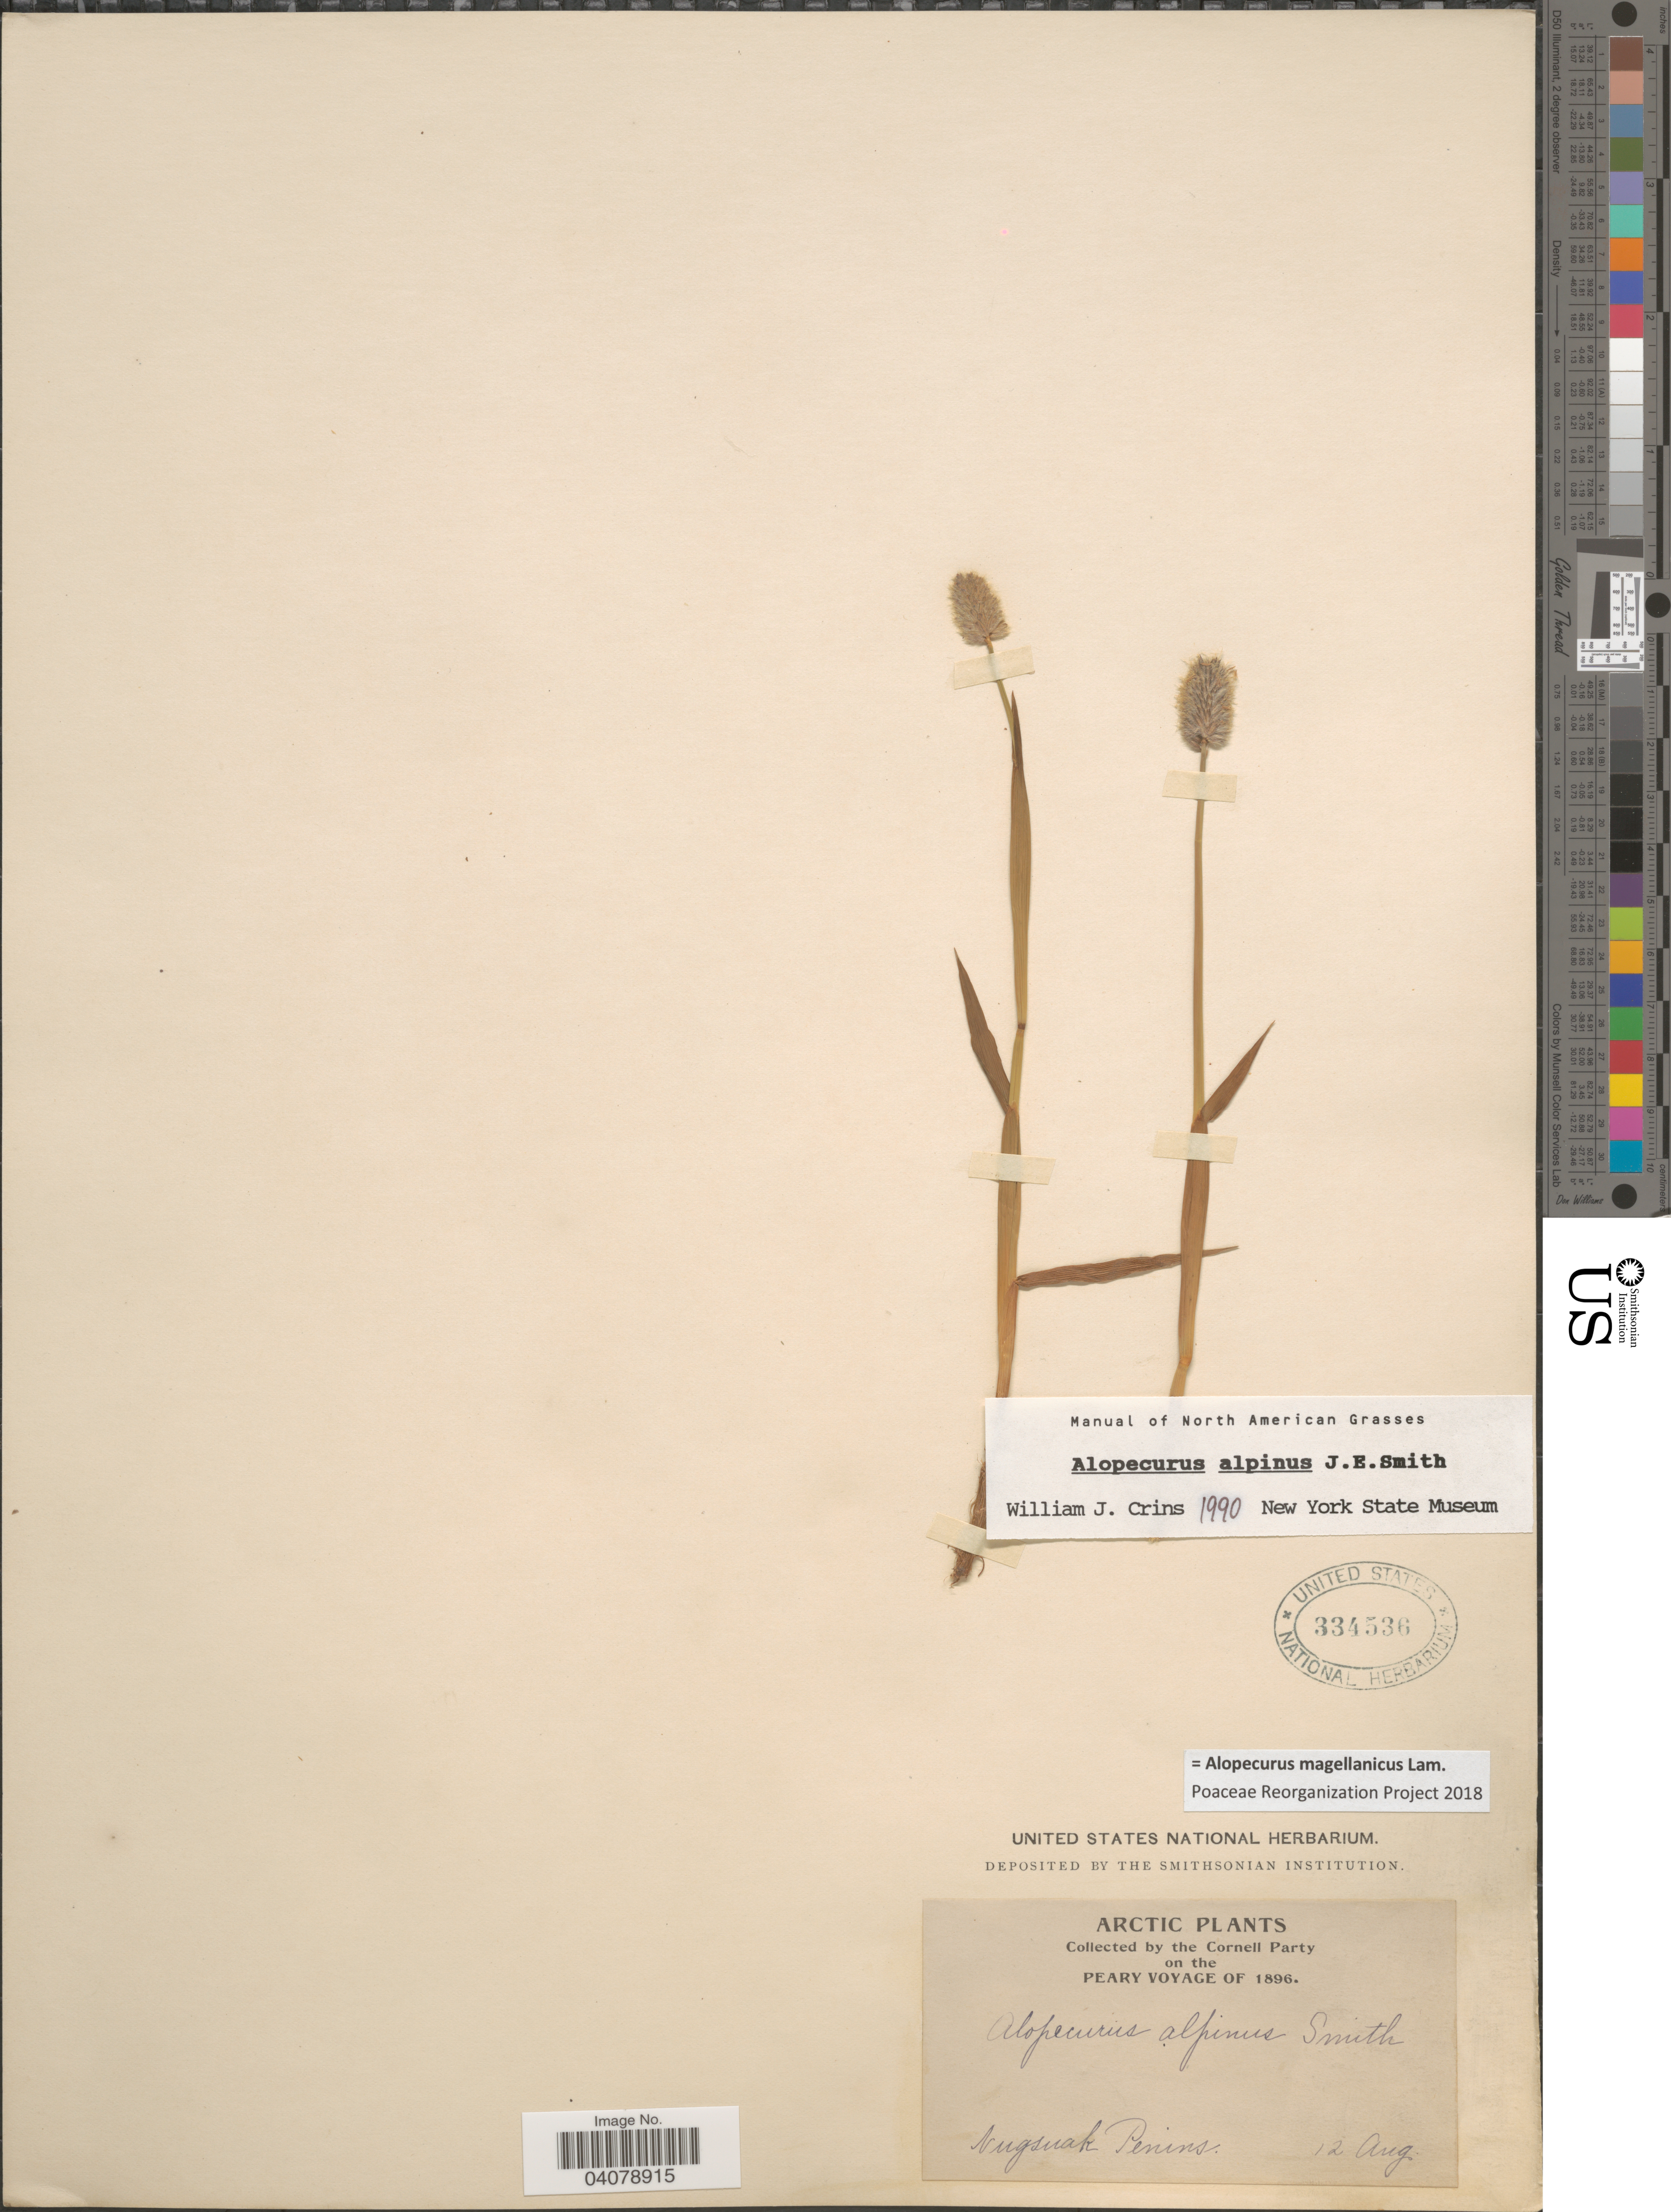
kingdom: Plantae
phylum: Tracheophyta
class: Liliopsida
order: Poales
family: Poaceae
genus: Alopecurus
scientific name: Alopecurus magellanicus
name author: Lam.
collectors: Cornell Party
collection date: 1896-08-12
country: Greenland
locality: Arctic. Peary Voyage of 1896. Nugsuak Penins.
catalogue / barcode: US 334536